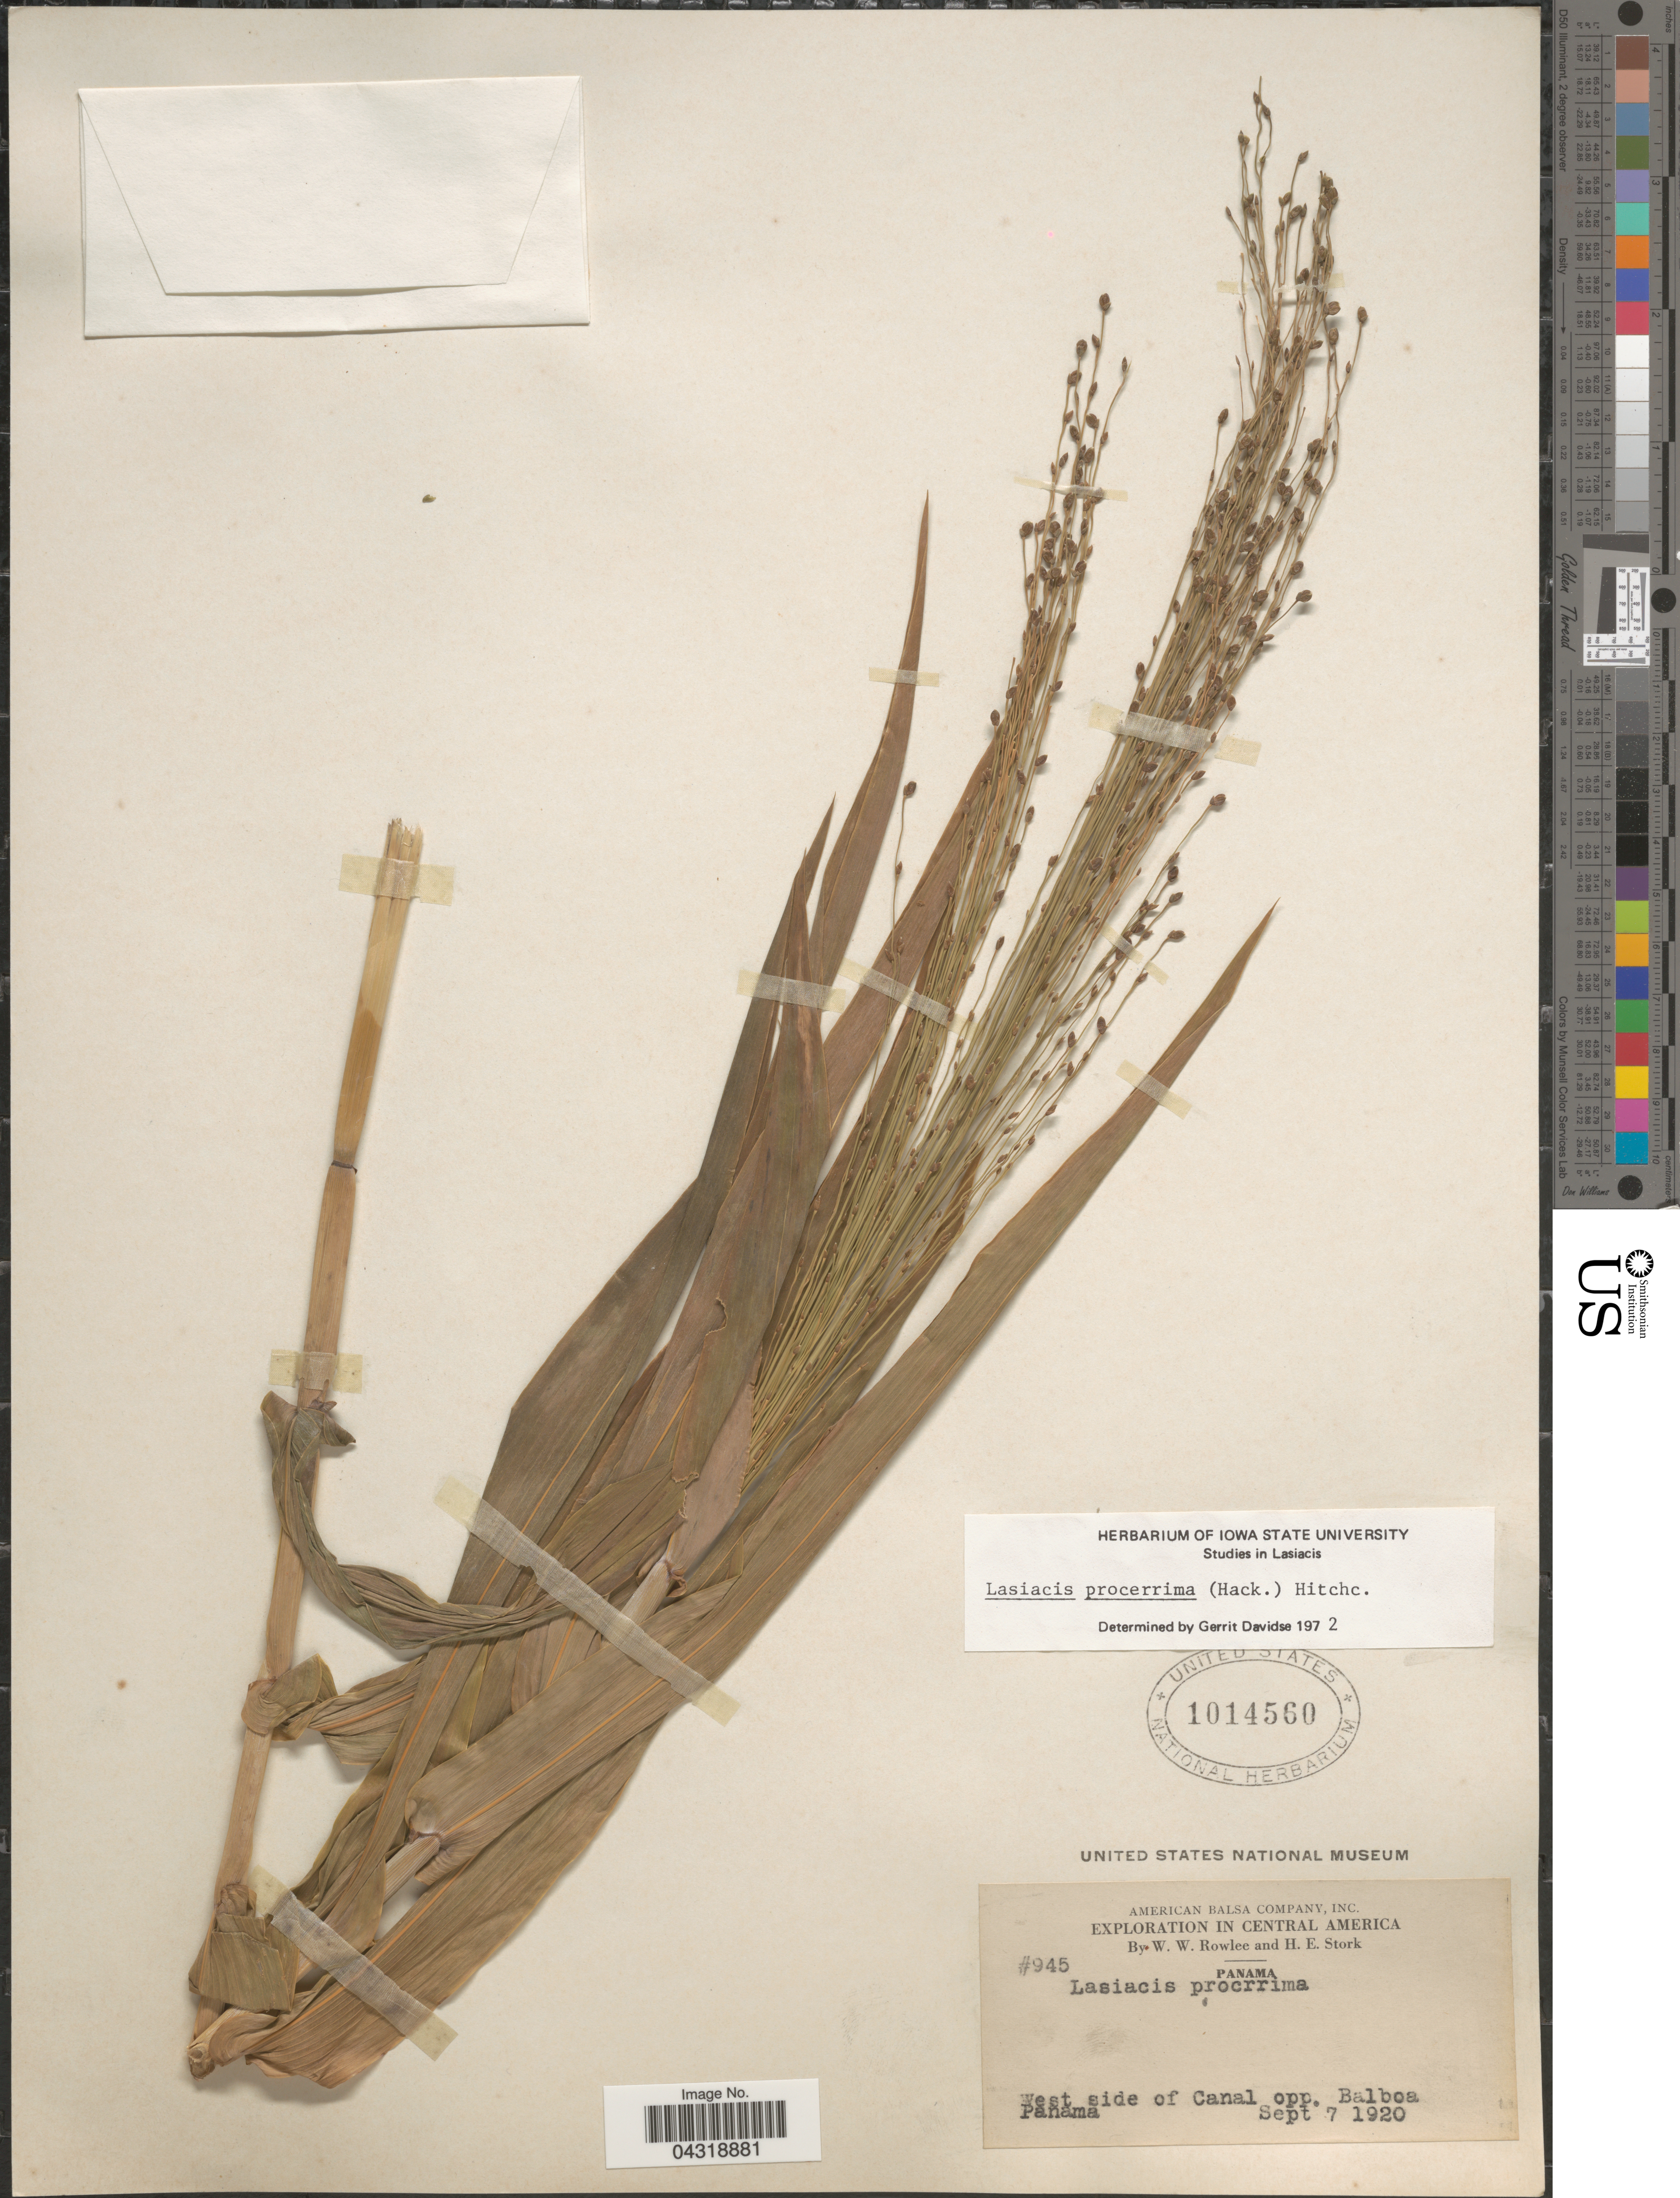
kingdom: Plantae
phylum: Tracheophyta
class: Liliopsida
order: Poales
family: Poaceae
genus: Lasiacis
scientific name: Lasiacis procerrima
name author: (Hack.) Hitchc.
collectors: W. W. Rowlee & H. E. Stork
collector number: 945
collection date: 1920-09-07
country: Panama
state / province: Panamá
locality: Exploration in Central America. West side of Canal opp. Balboa.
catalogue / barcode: US 1014560